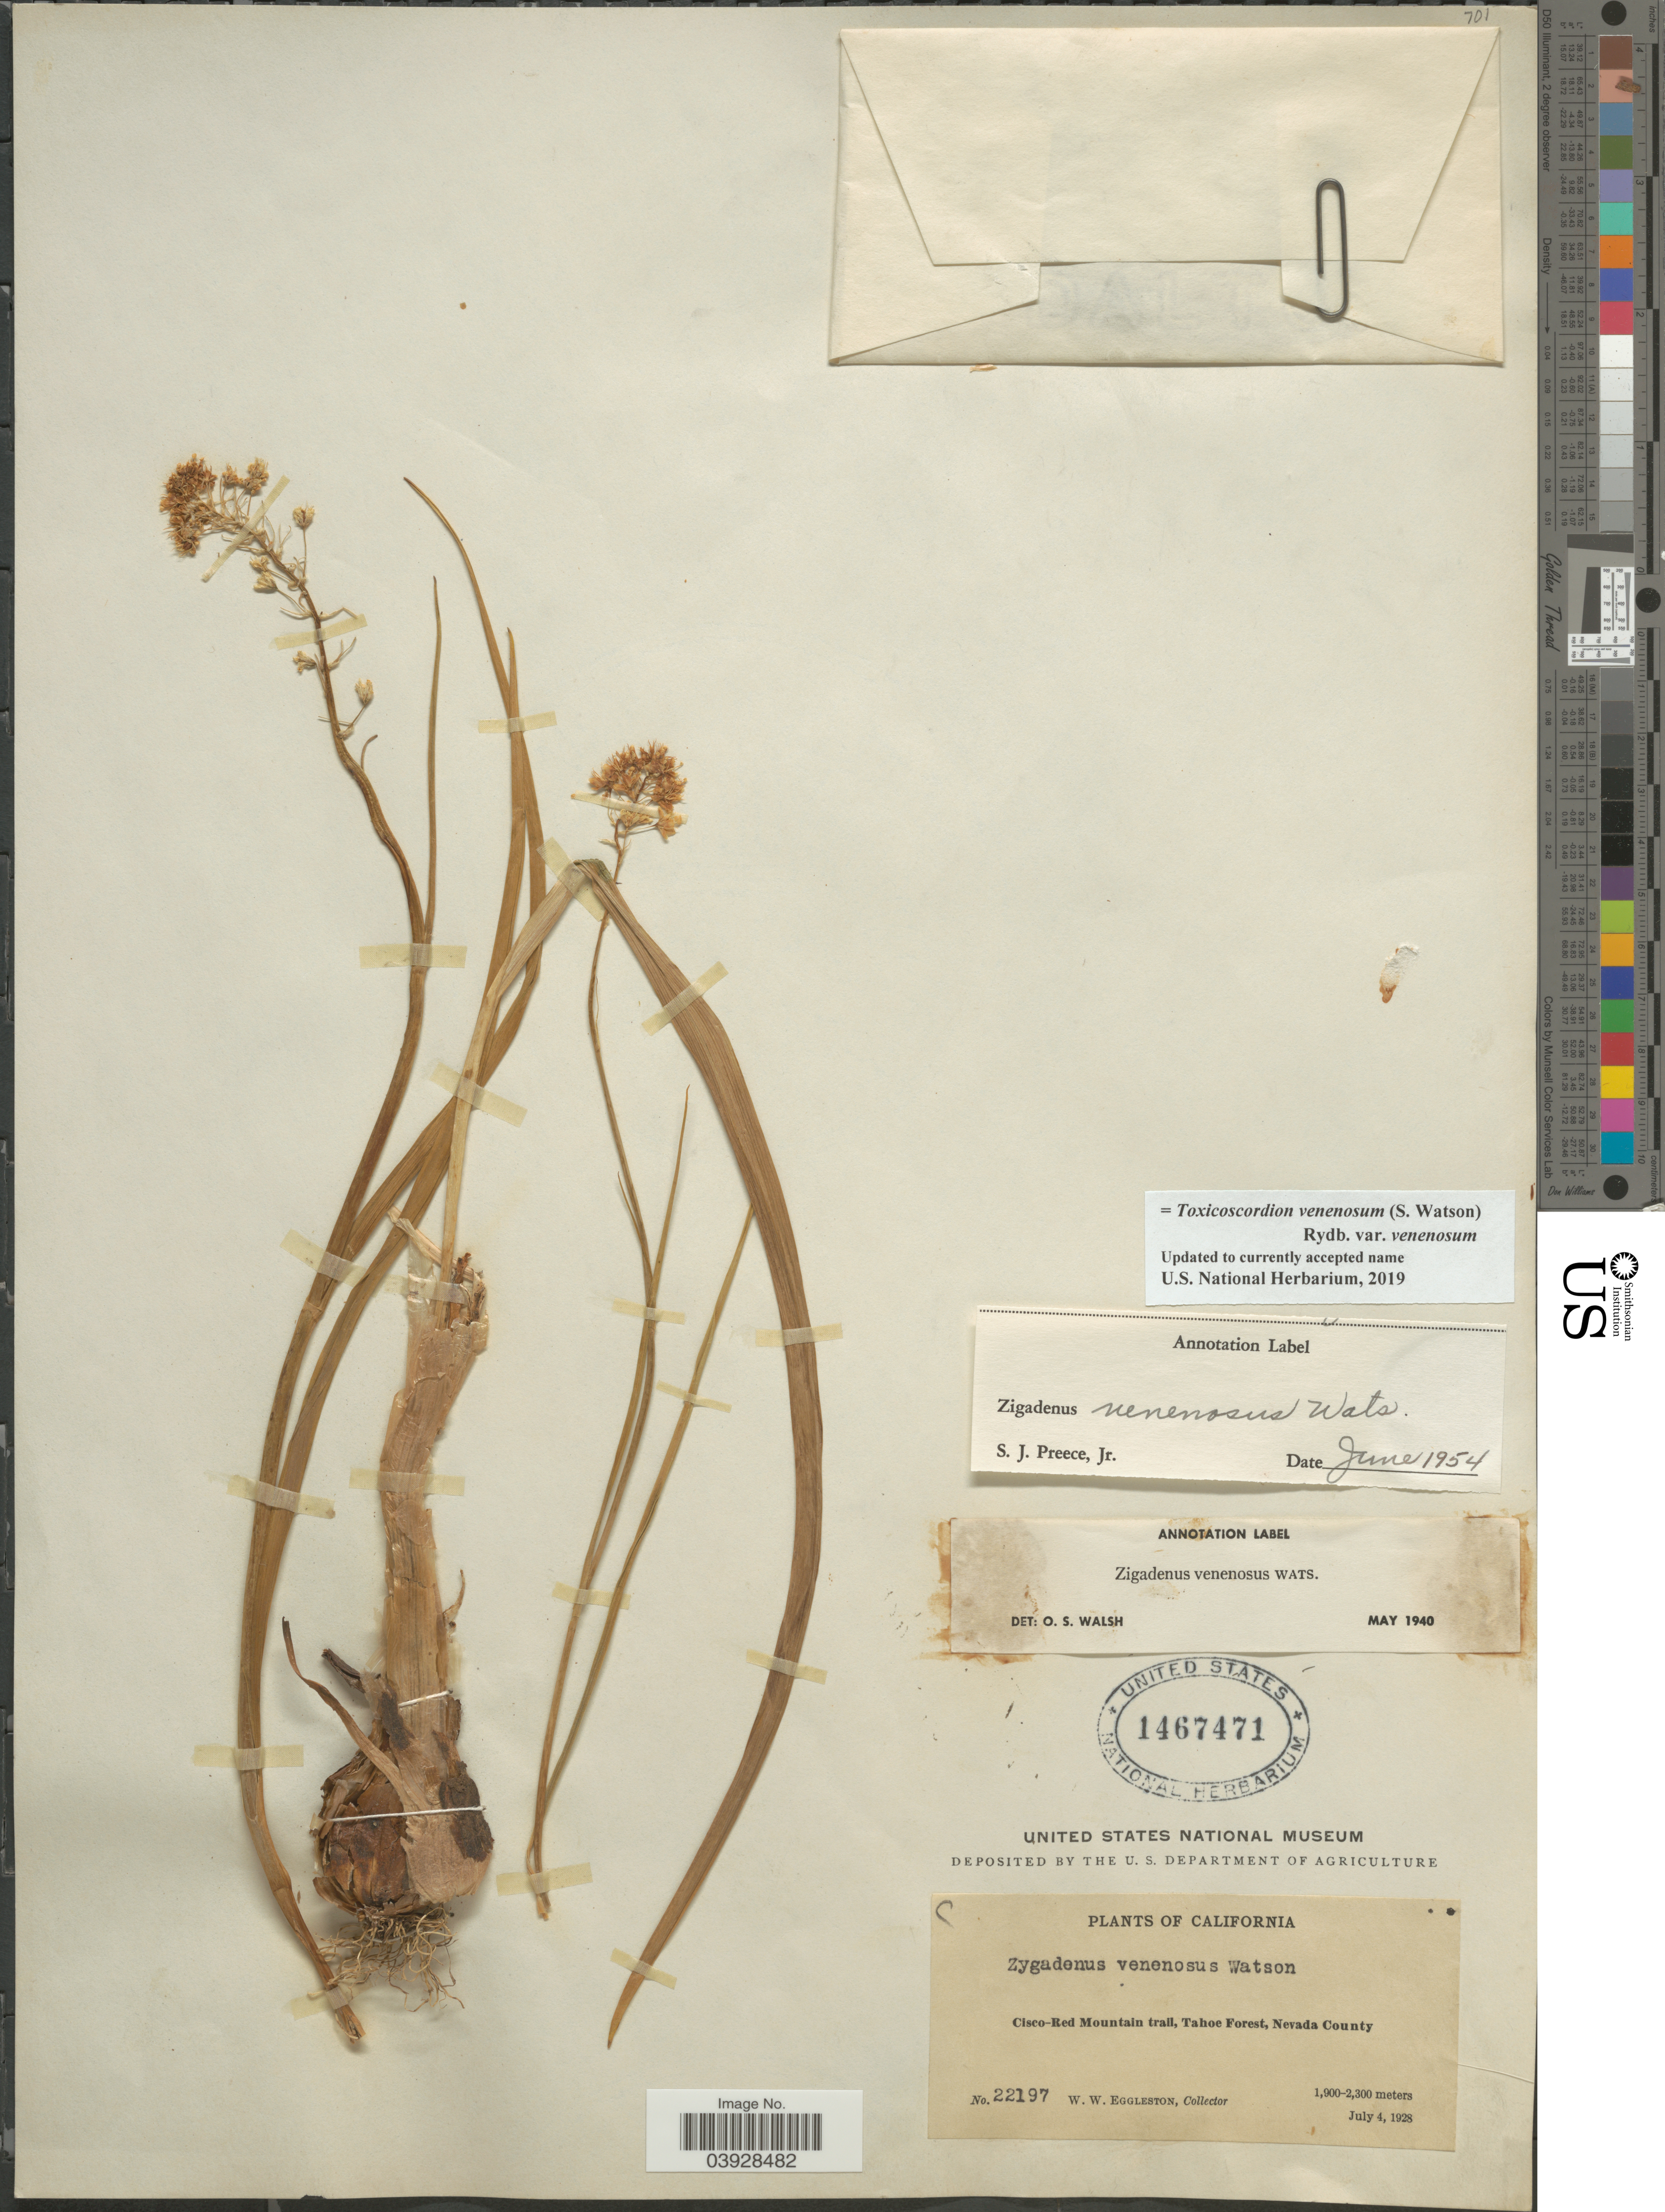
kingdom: Plantae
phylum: Tracheophyta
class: Liliopsida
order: Liliales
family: Melanthiaceae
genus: Toxicoscordion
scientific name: Toxicoscordion venenosum var. gramineum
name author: (Rydb.) Brasher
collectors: W. W. Eggleston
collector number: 22197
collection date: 1928-07-04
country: United States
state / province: California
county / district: Nevada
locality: Cisco-Red Mountain trail, Tahoe Forest, Nevada County.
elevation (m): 1900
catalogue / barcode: US 1467471